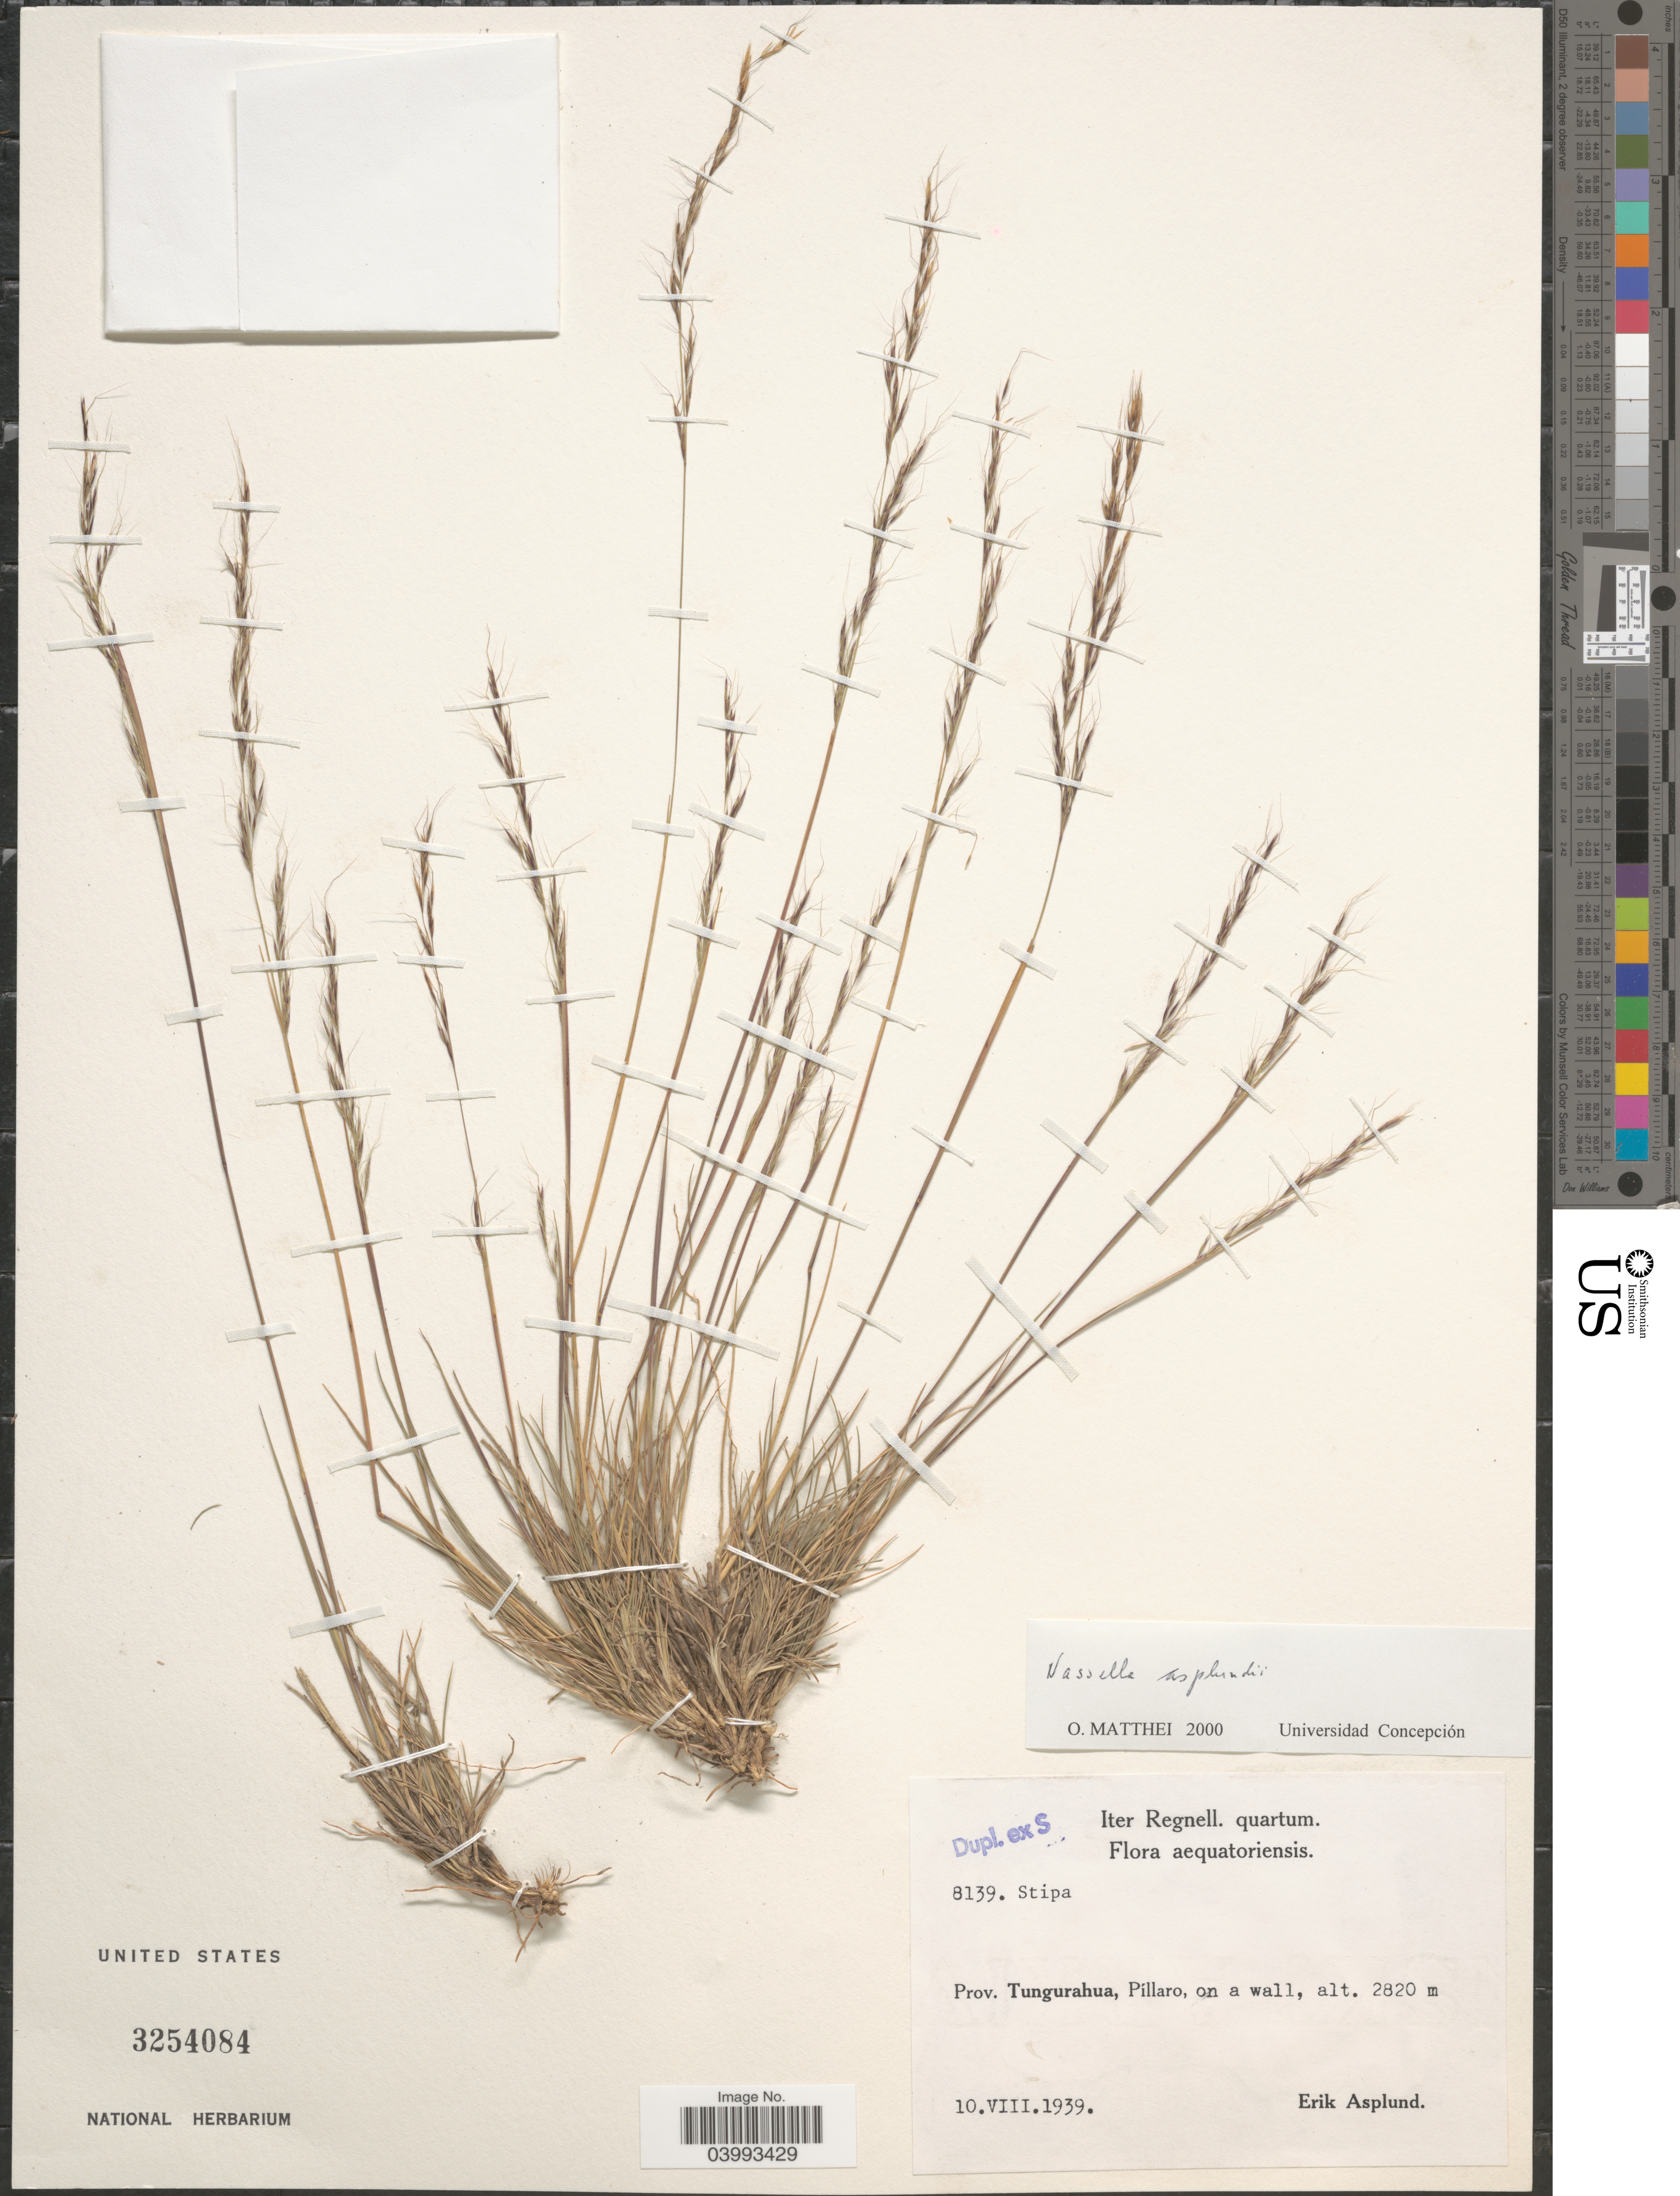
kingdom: Plantae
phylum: Tracheophyta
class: Liliopsida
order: Poales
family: Poaceae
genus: Nassella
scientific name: Nassella asplundii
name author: Hitchc.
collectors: E. Asplund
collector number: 8139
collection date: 1939-08-10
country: Ecuador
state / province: Tungurahua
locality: Aequatoriensis. Píllaro.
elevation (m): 2820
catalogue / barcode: US 3254084